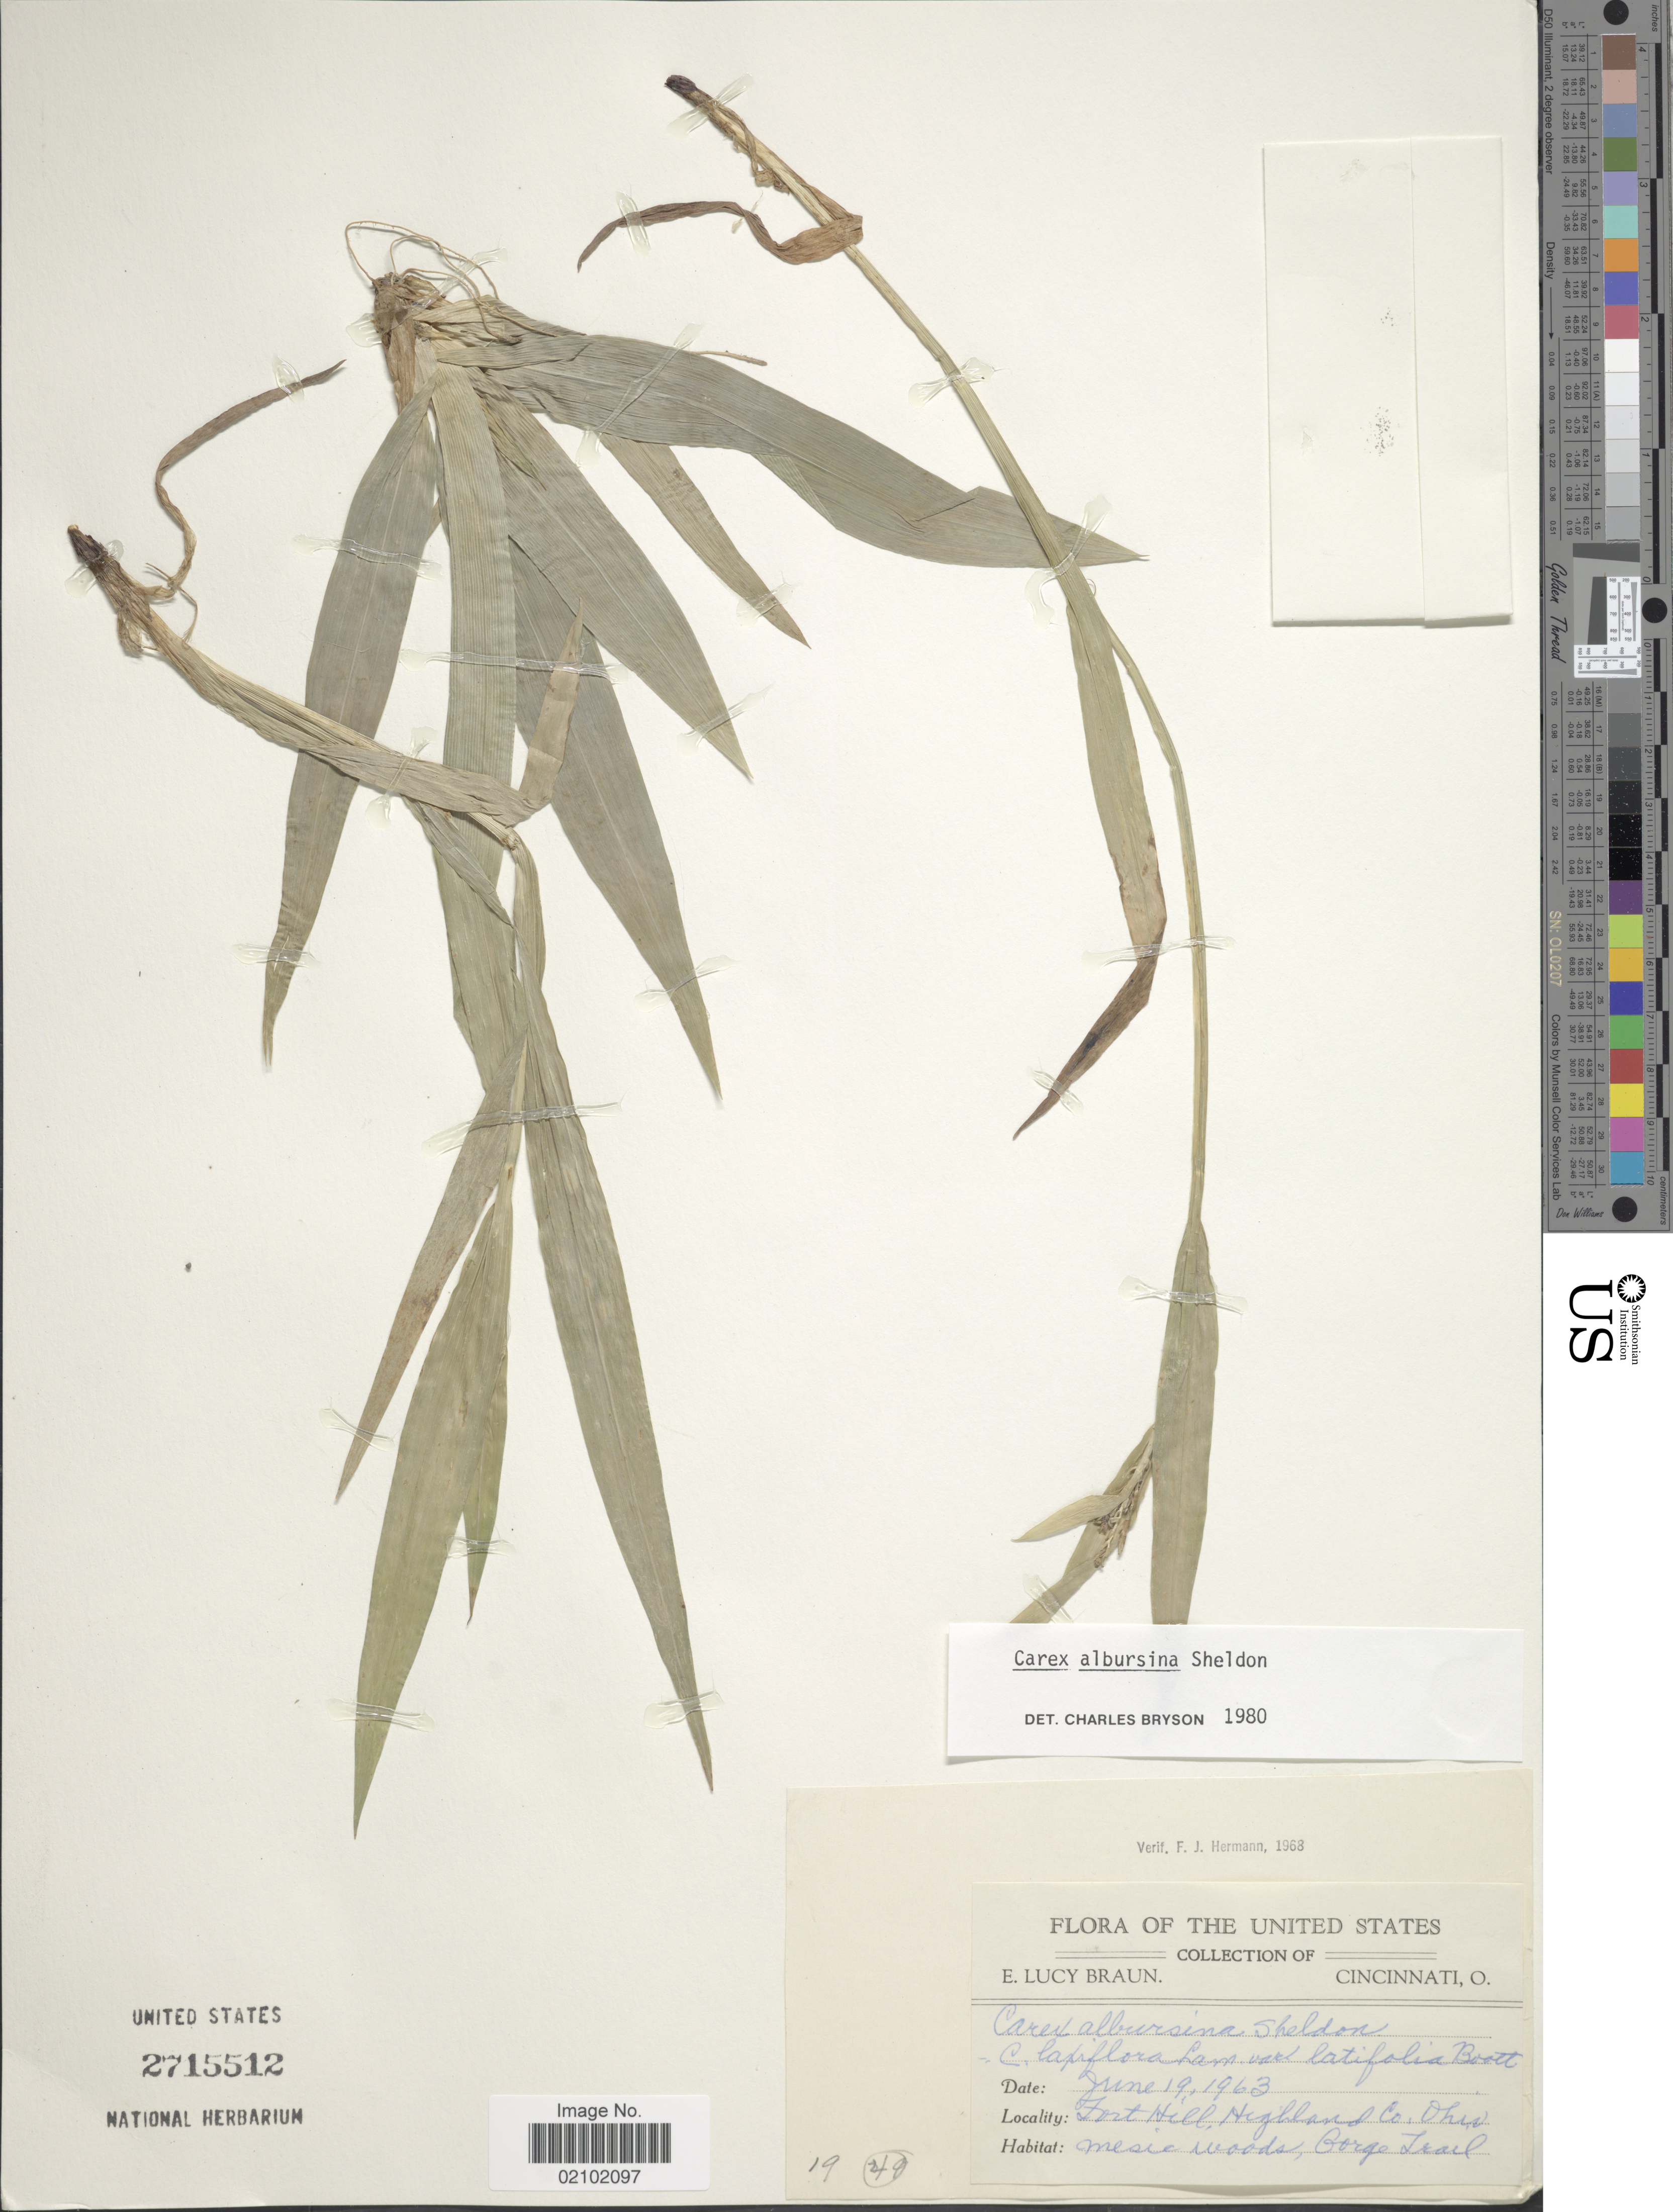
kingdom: Plantae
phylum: Tracheophyta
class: Liliopsida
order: Poales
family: Cyperaceae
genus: Carex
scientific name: Carex albursina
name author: E. Sheld.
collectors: E. L. Braun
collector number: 19 49*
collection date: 1963-06-19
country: United States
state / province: Ohio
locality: Fort Hill, Highland Co. Gorge Trail.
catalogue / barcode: US 2715512